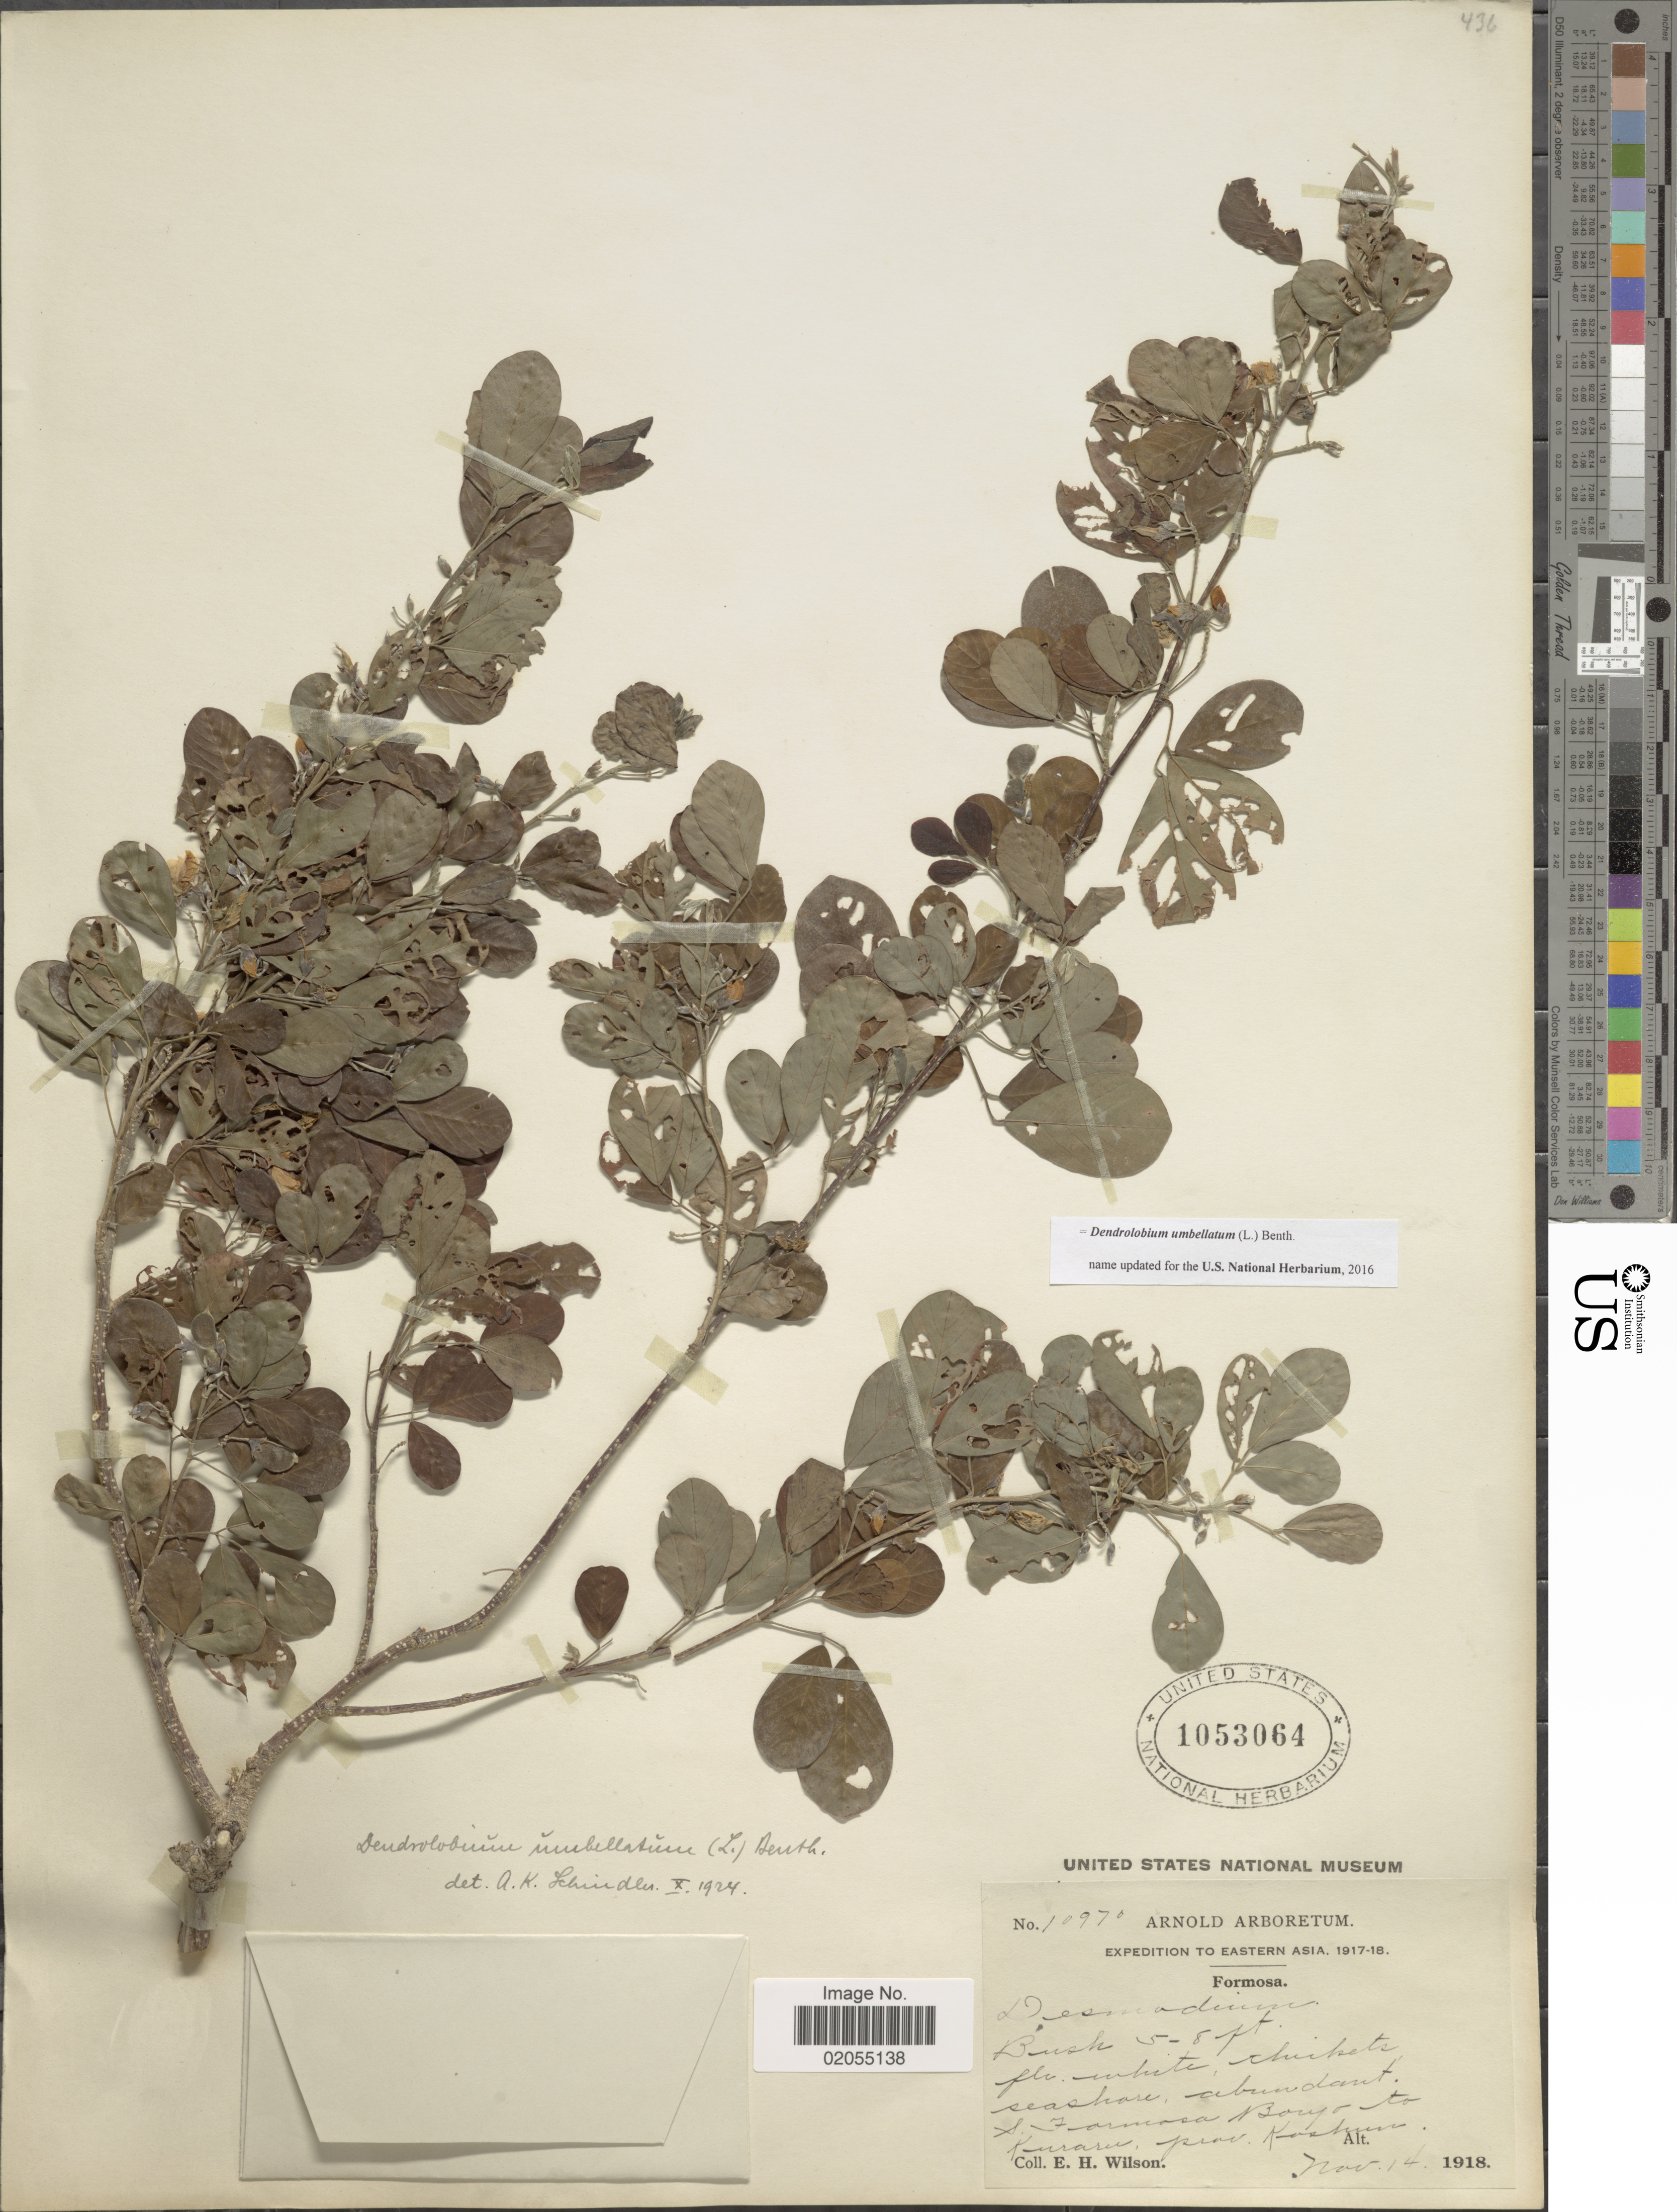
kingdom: Plantae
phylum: Tracheophyta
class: Magnoliopsida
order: Fabales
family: Fabaceae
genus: Dendrolobium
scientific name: Dendrolobium umbellatum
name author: (L.) Benth.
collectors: E. Wilson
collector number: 10970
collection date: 1918-11-14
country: Taiwan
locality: S. Formosa Boryo to Kuraru, prov. Koshun.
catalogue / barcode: US 1053064